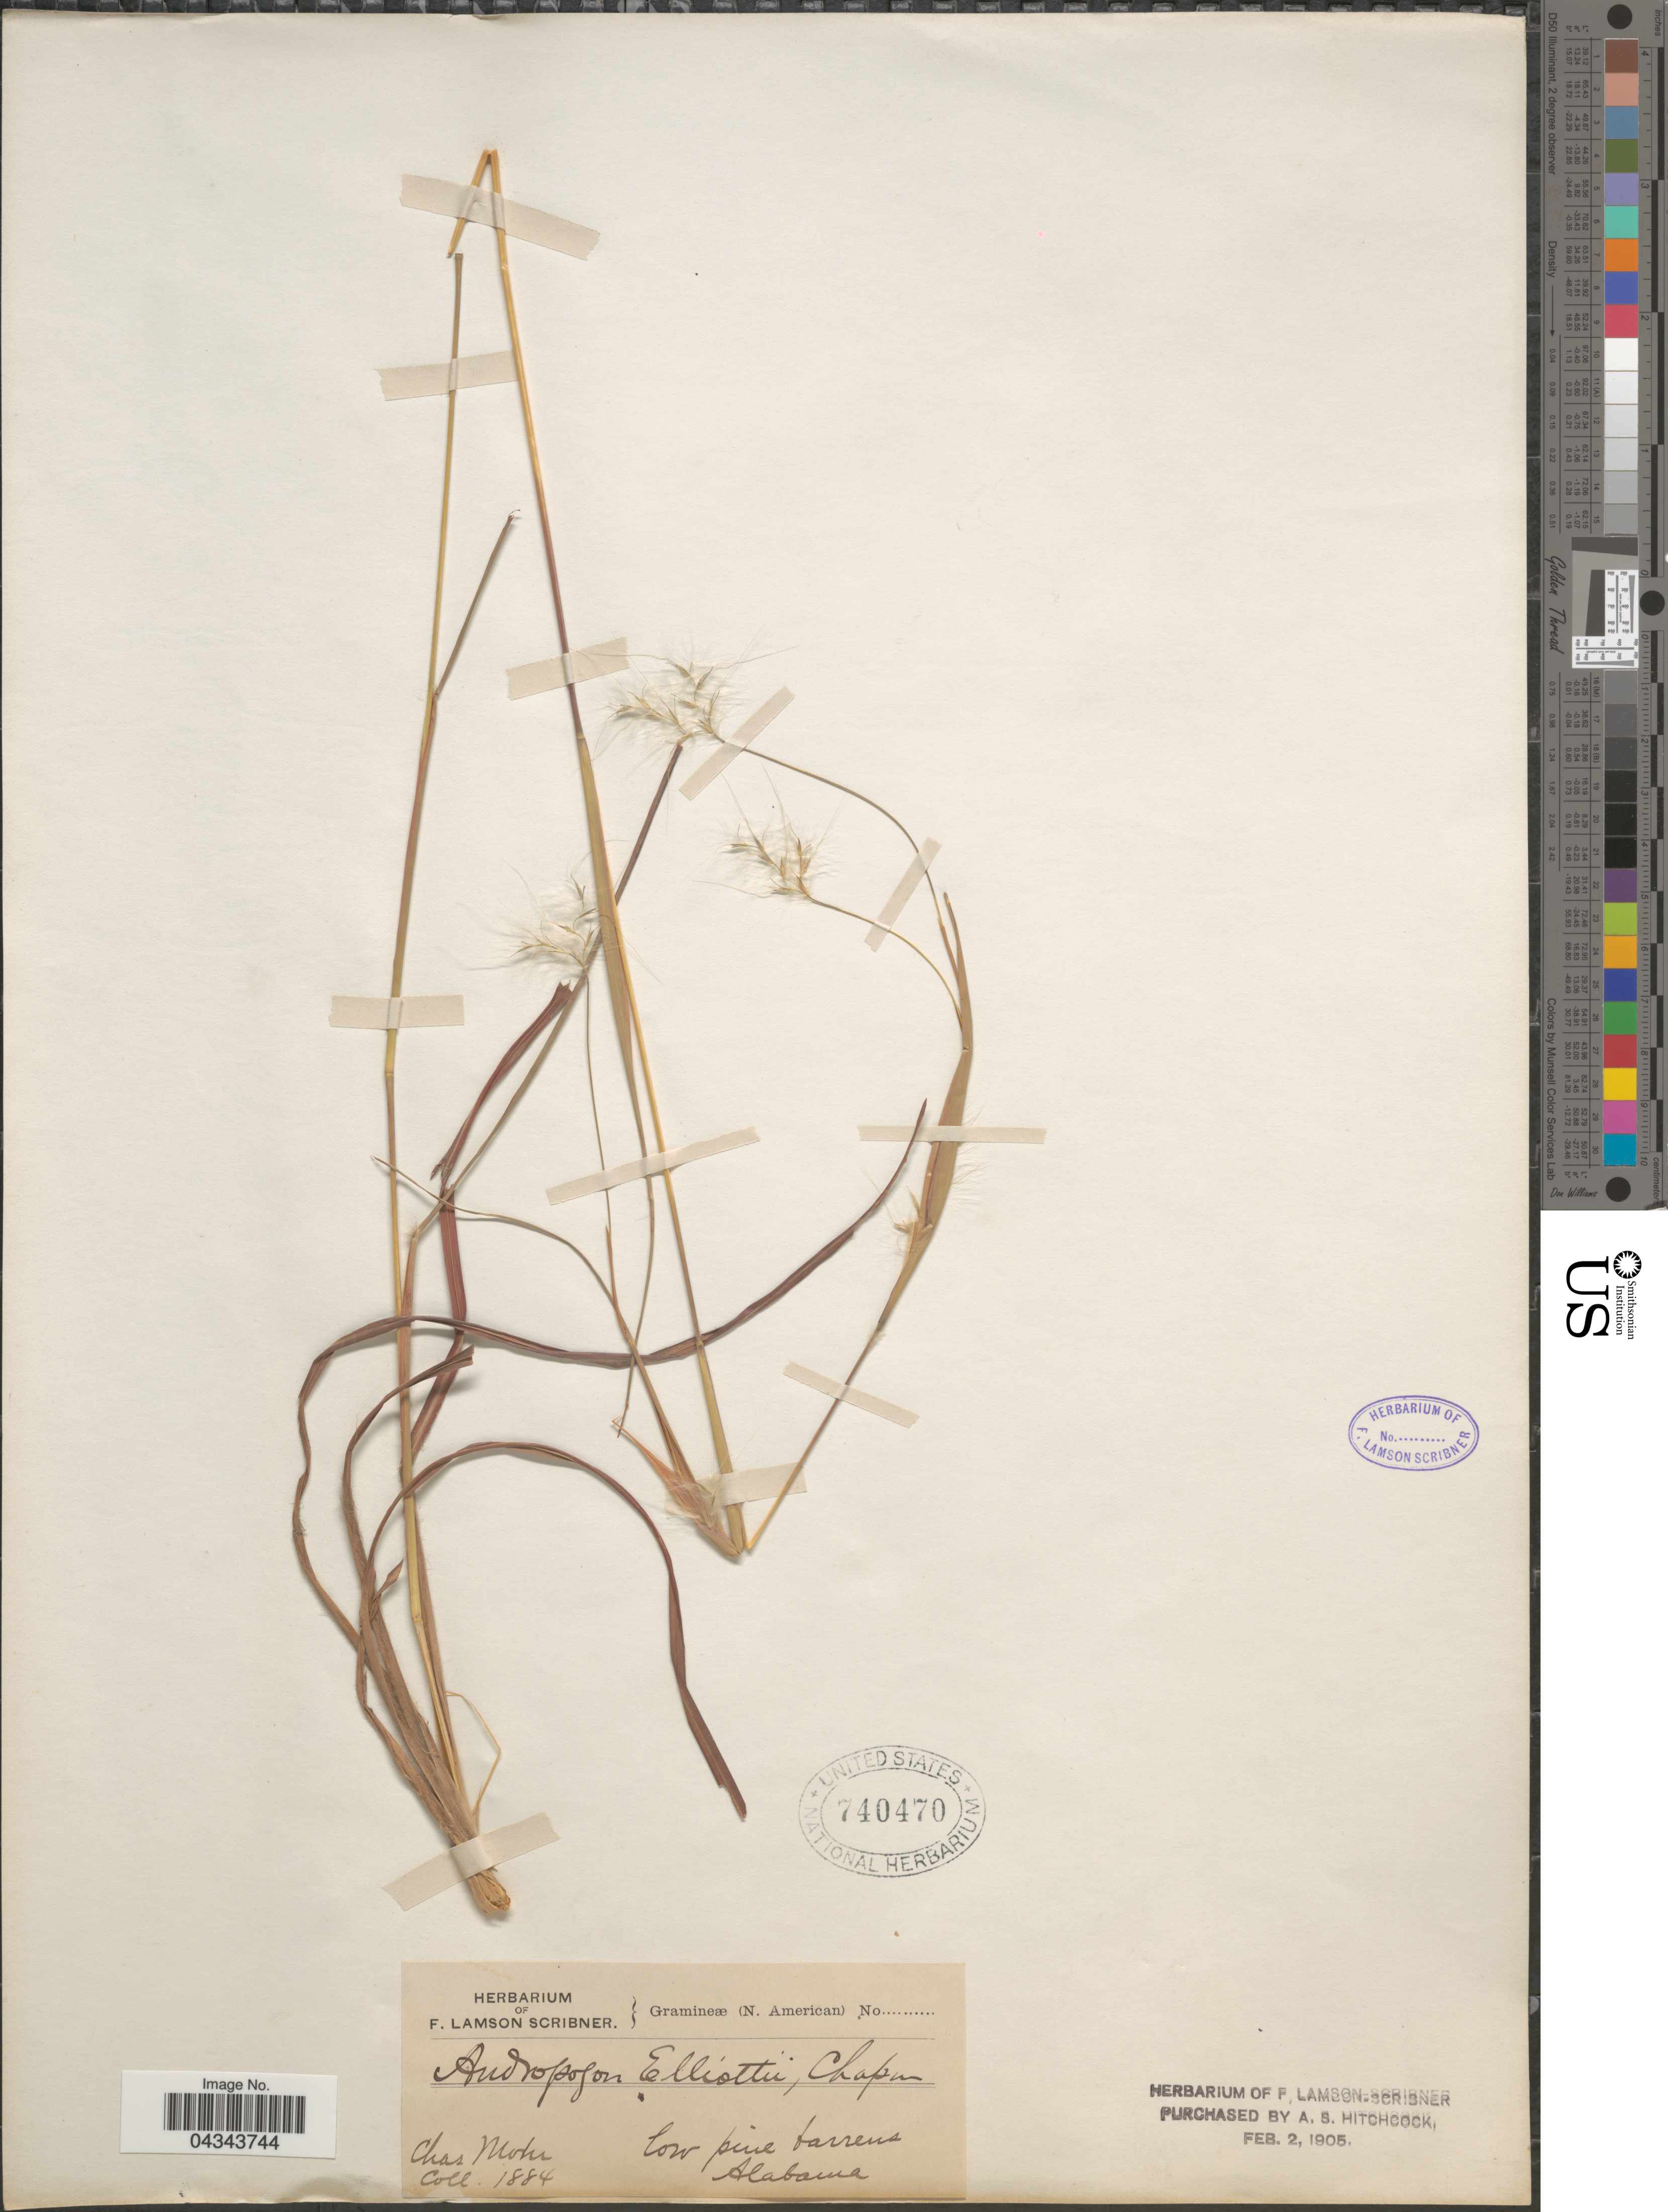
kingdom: Plantae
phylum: Tracheophyta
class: Liliopsida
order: Poales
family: Poaceae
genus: Andropogon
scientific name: Andropogon ternarius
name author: Michx.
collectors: Mohr, C. T. (herbarium)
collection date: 1884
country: United States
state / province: Alabama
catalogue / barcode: US 740470